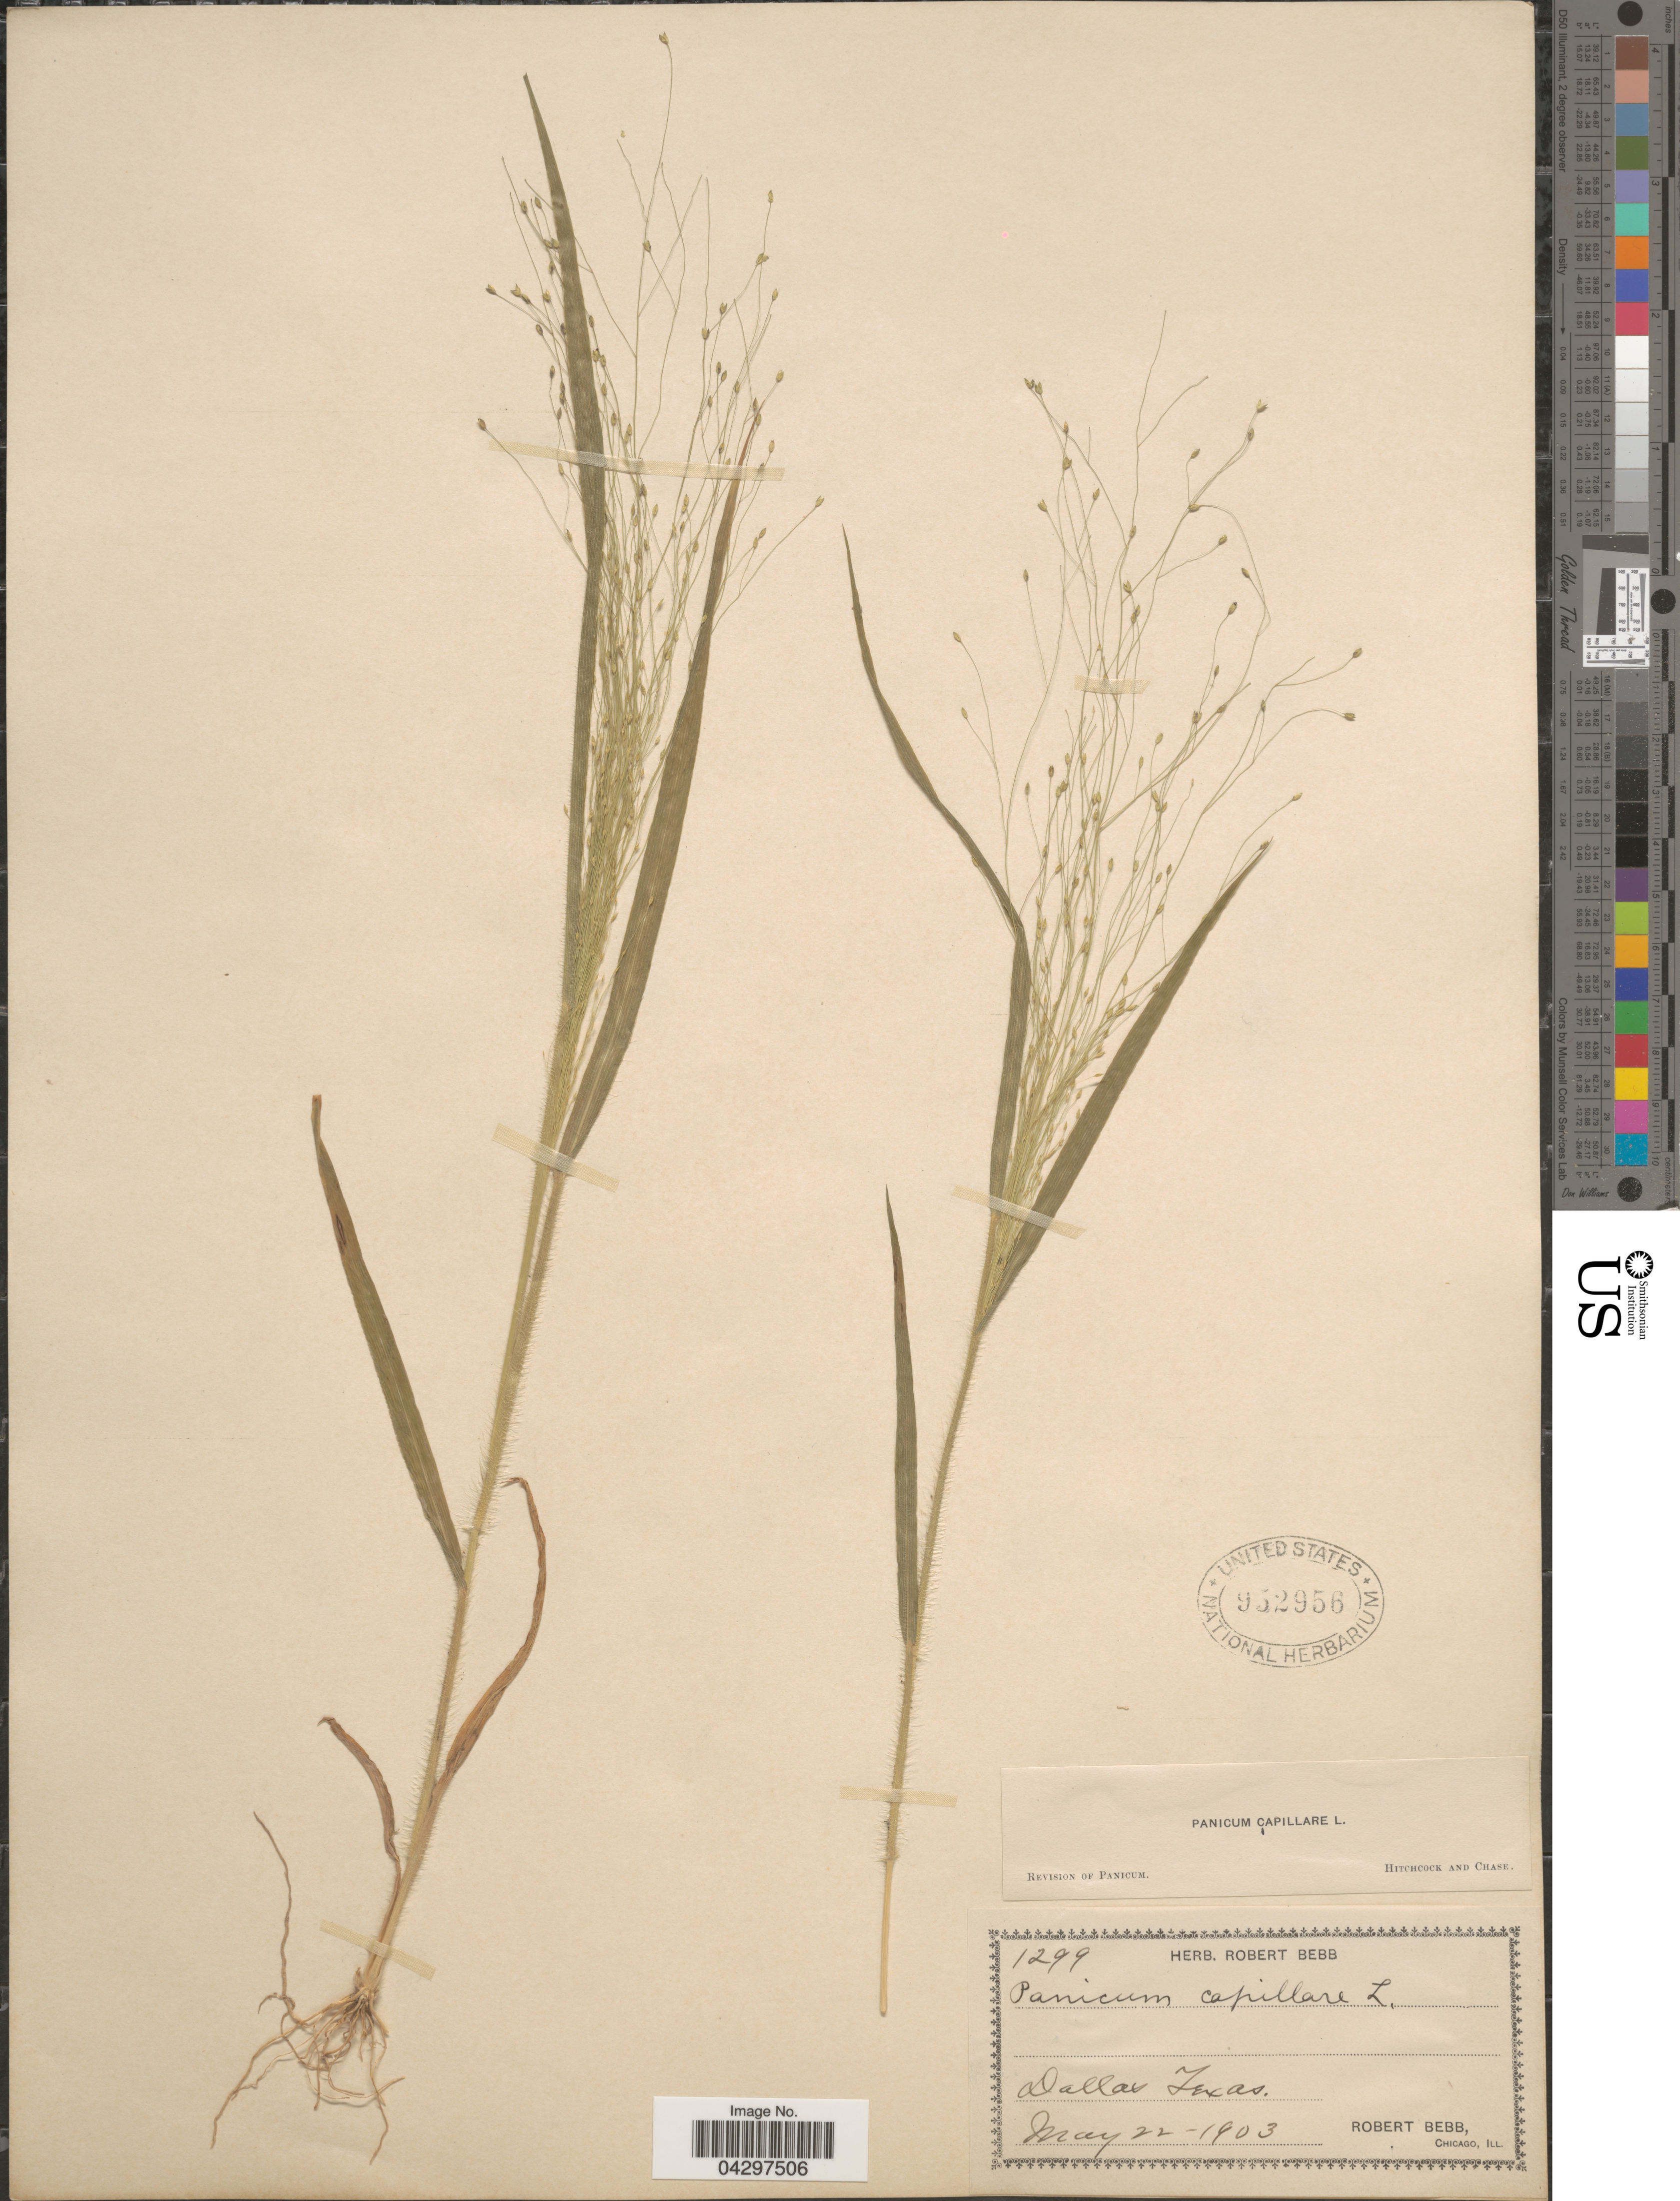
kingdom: Plantae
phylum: Tracheophyta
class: Liliopsida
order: Poales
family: Poaceae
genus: Panicum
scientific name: Panicum capillare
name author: L.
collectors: R. Bebb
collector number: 1299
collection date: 1903-05-22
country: United States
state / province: Texas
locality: Dallas.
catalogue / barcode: US 952956